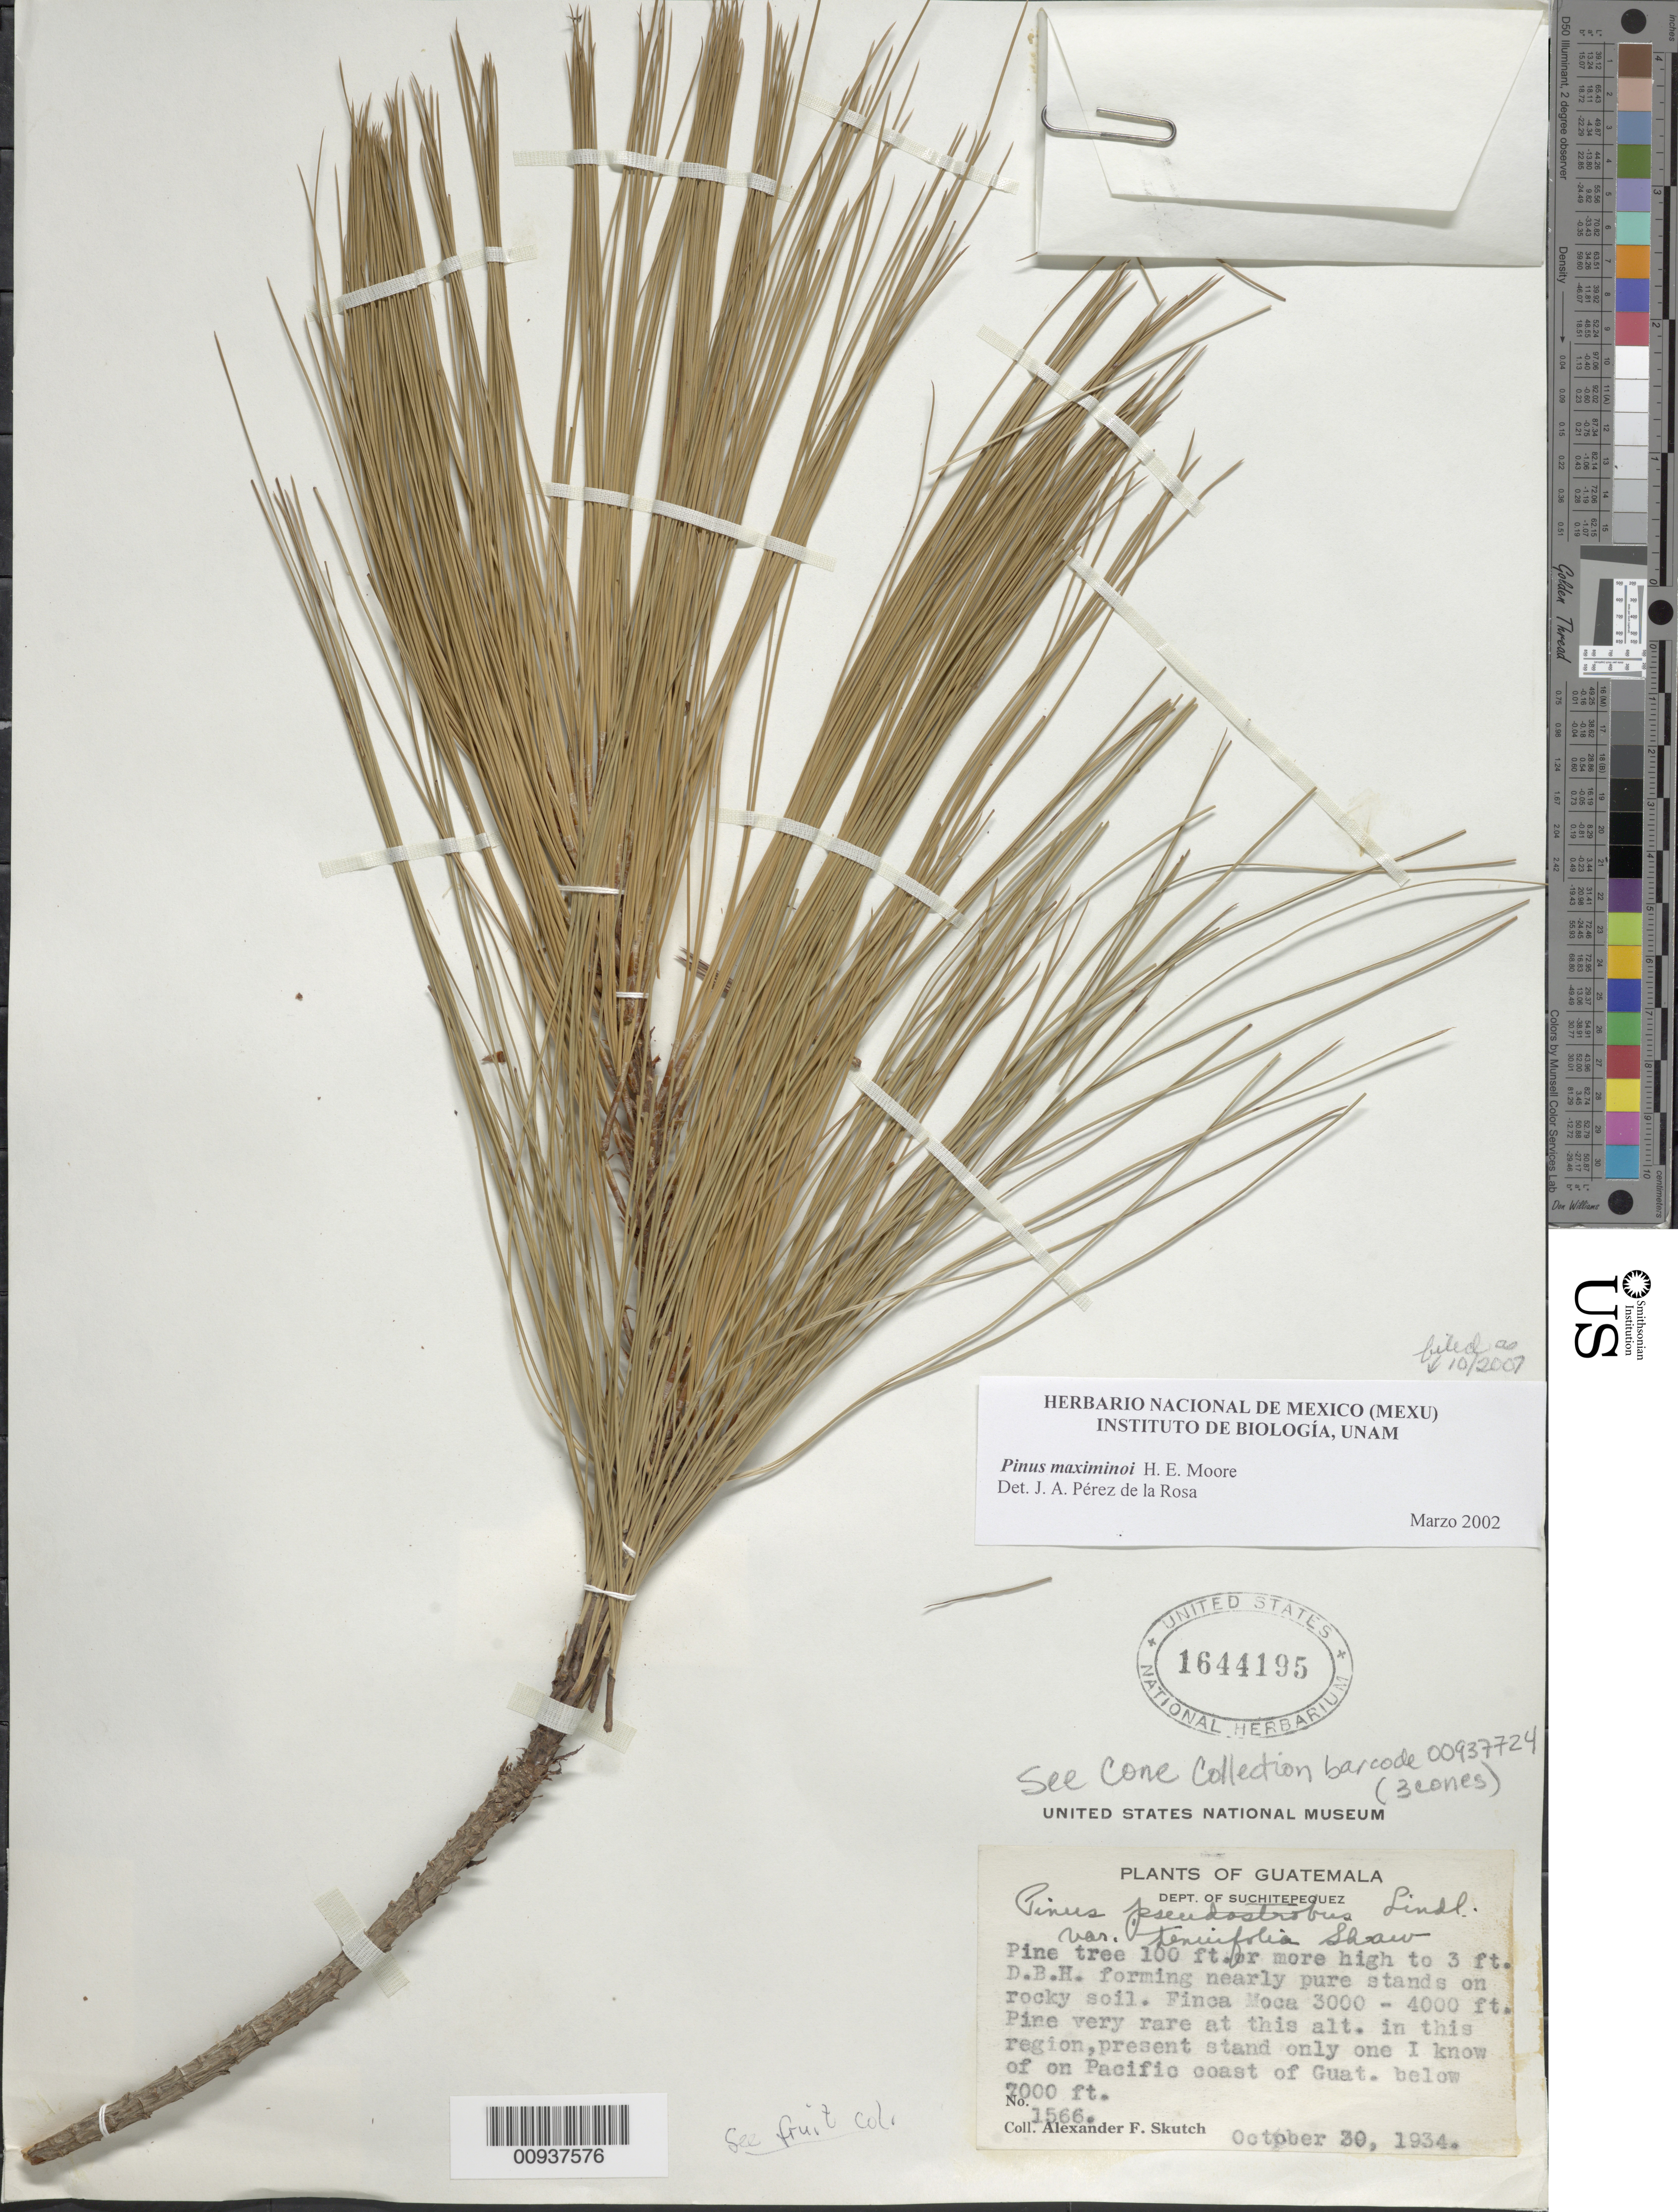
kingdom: Plantae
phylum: Tracheophyta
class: Pinopsida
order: Pinales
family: Pinaceae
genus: Pinus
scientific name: Pinus maximinoi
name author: H.E. Moore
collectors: A. F. Skutch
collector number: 1566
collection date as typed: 30 Oct 1934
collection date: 1934-10-30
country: Guatemala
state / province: Suchitepéquez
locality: Finca Moca.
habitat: Forming nearly pure stands on rocky soil. Pine very rare at this alt. in this region, present stand only one I know of on Pacific coast of Guatemala below 7000 ft.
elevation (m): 914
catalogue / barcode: US 1644195